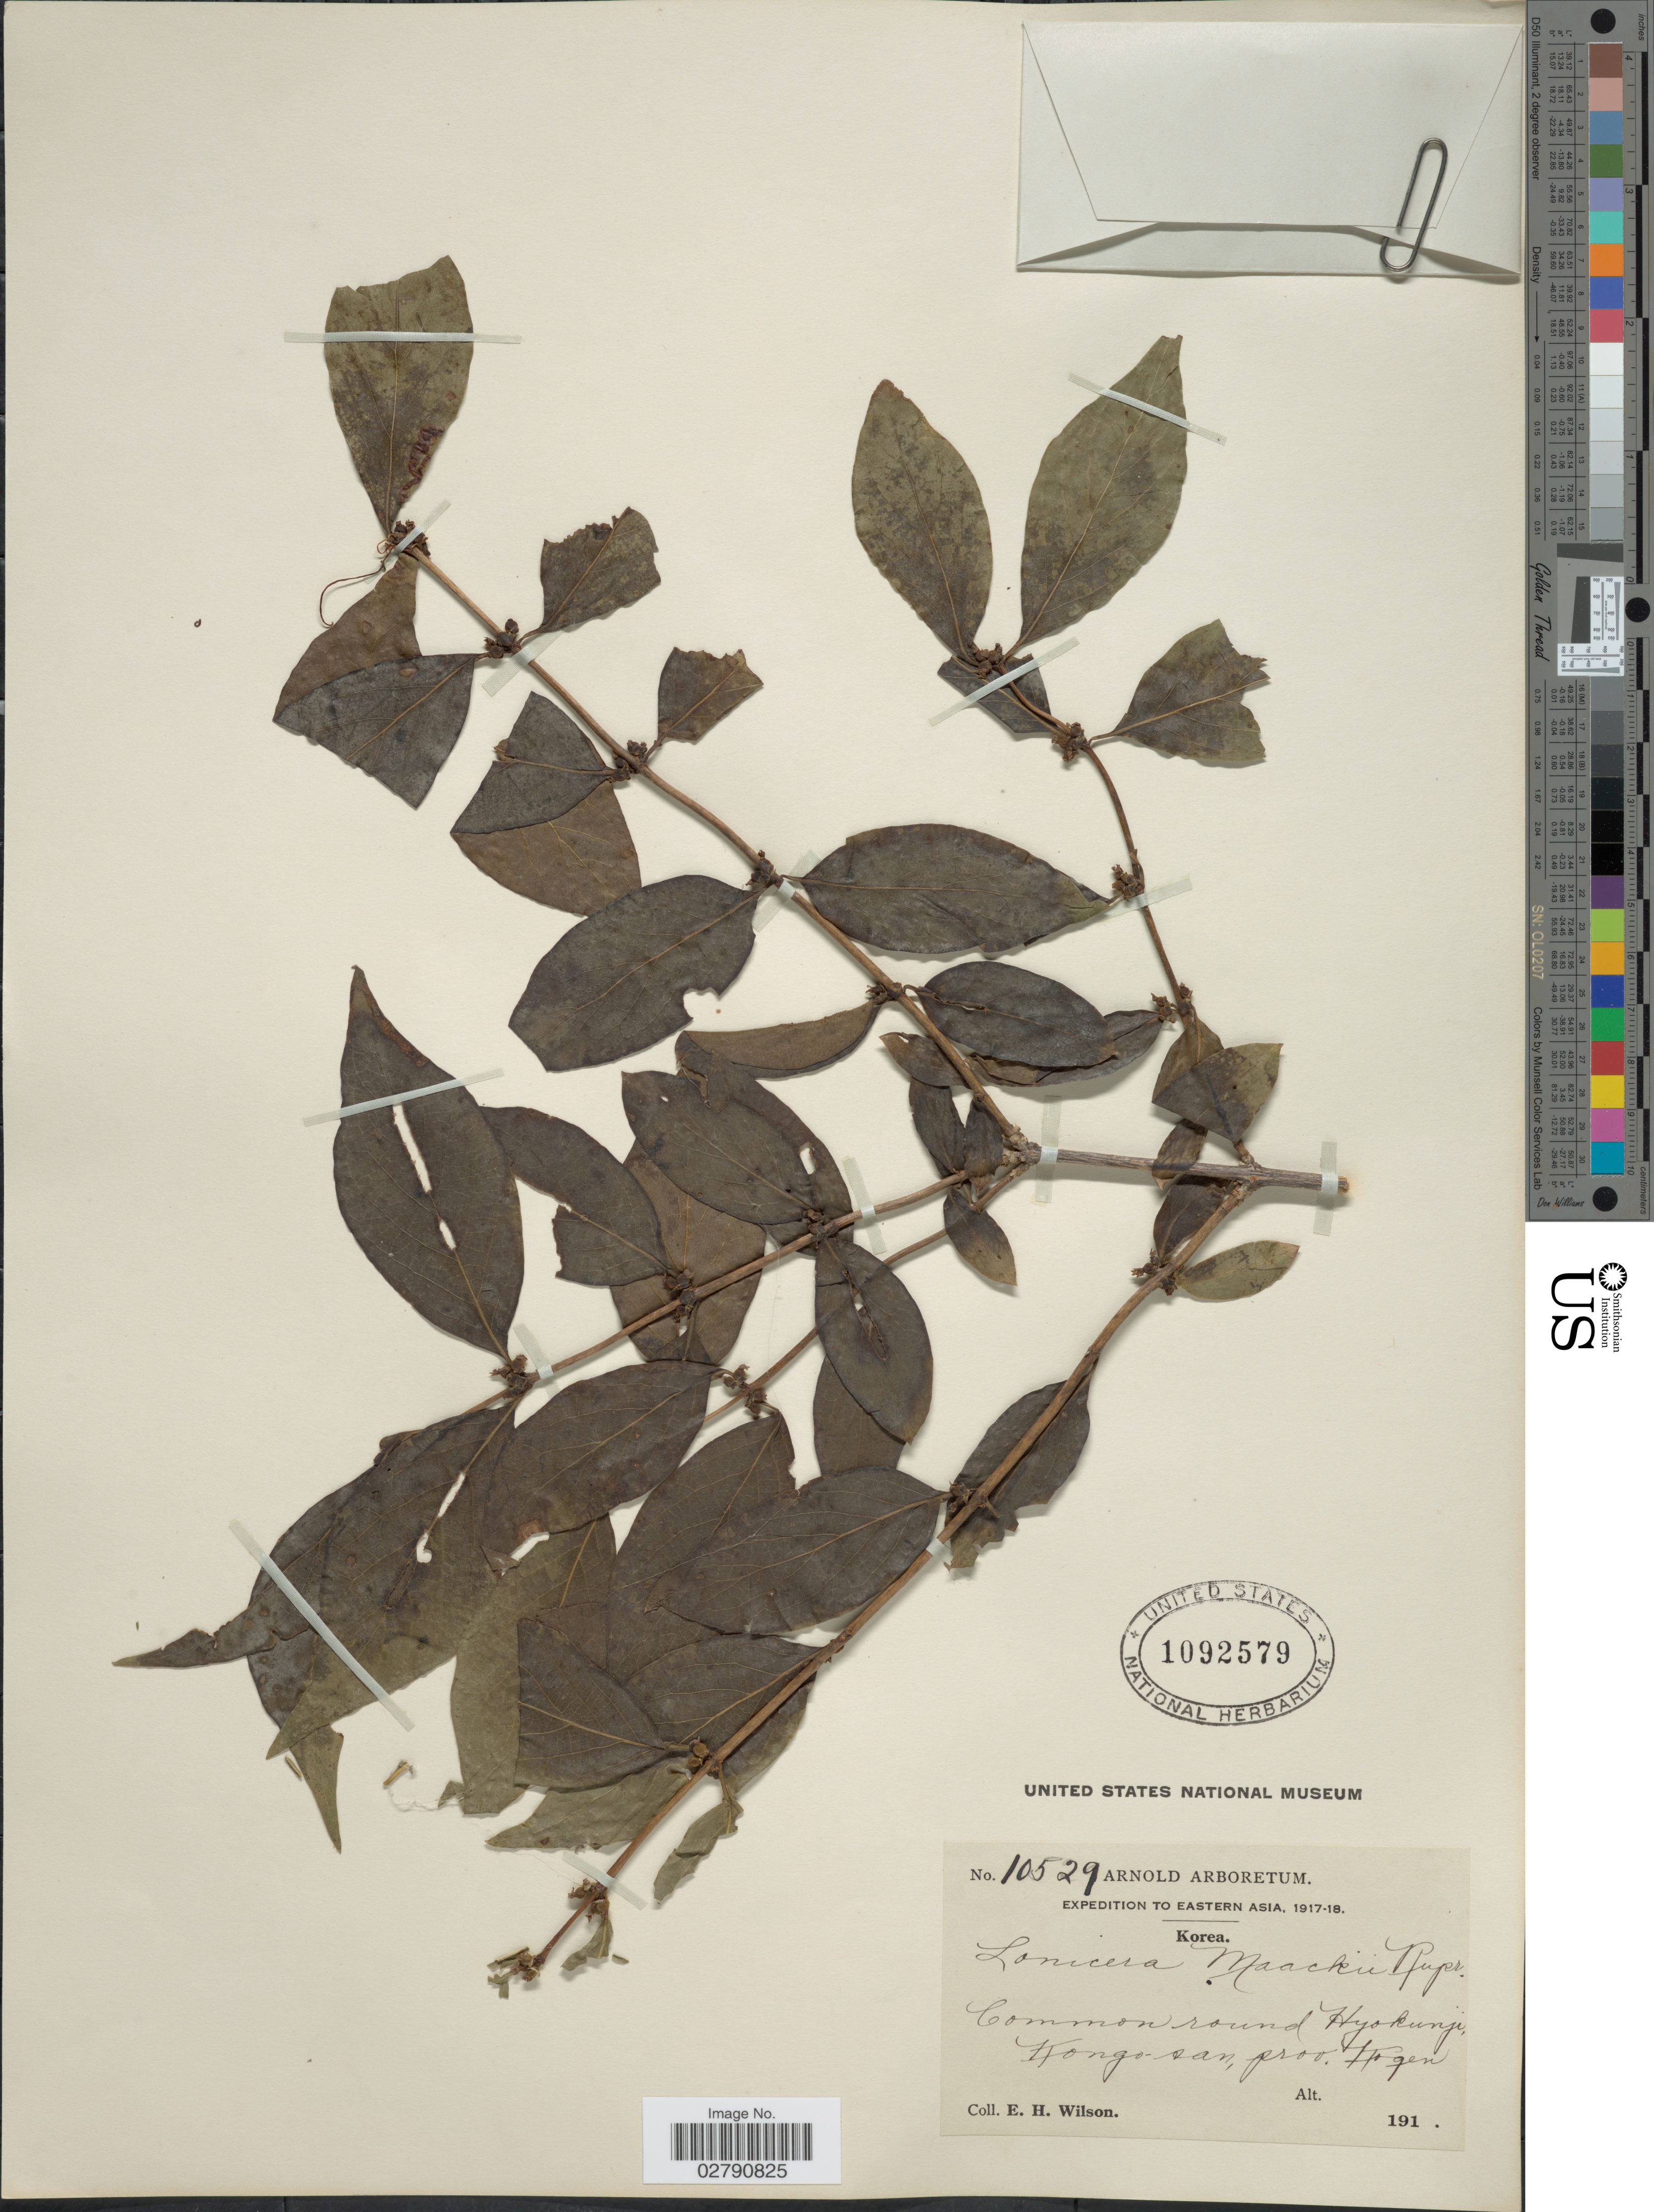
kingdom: Plantae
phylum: Tracheophyta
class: Magnoliopsida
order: Dipsacales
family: Caprifoliaceae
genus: Lonicera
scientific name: Lonicera maackii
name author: (Rupr.) Maxim.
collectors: E. Wilson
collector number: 10529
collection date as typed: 191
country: North Korea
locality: Eastern Asia. Common round Hyokunji, Kongo-san, prov. Hogen.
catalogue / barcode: US 1092579